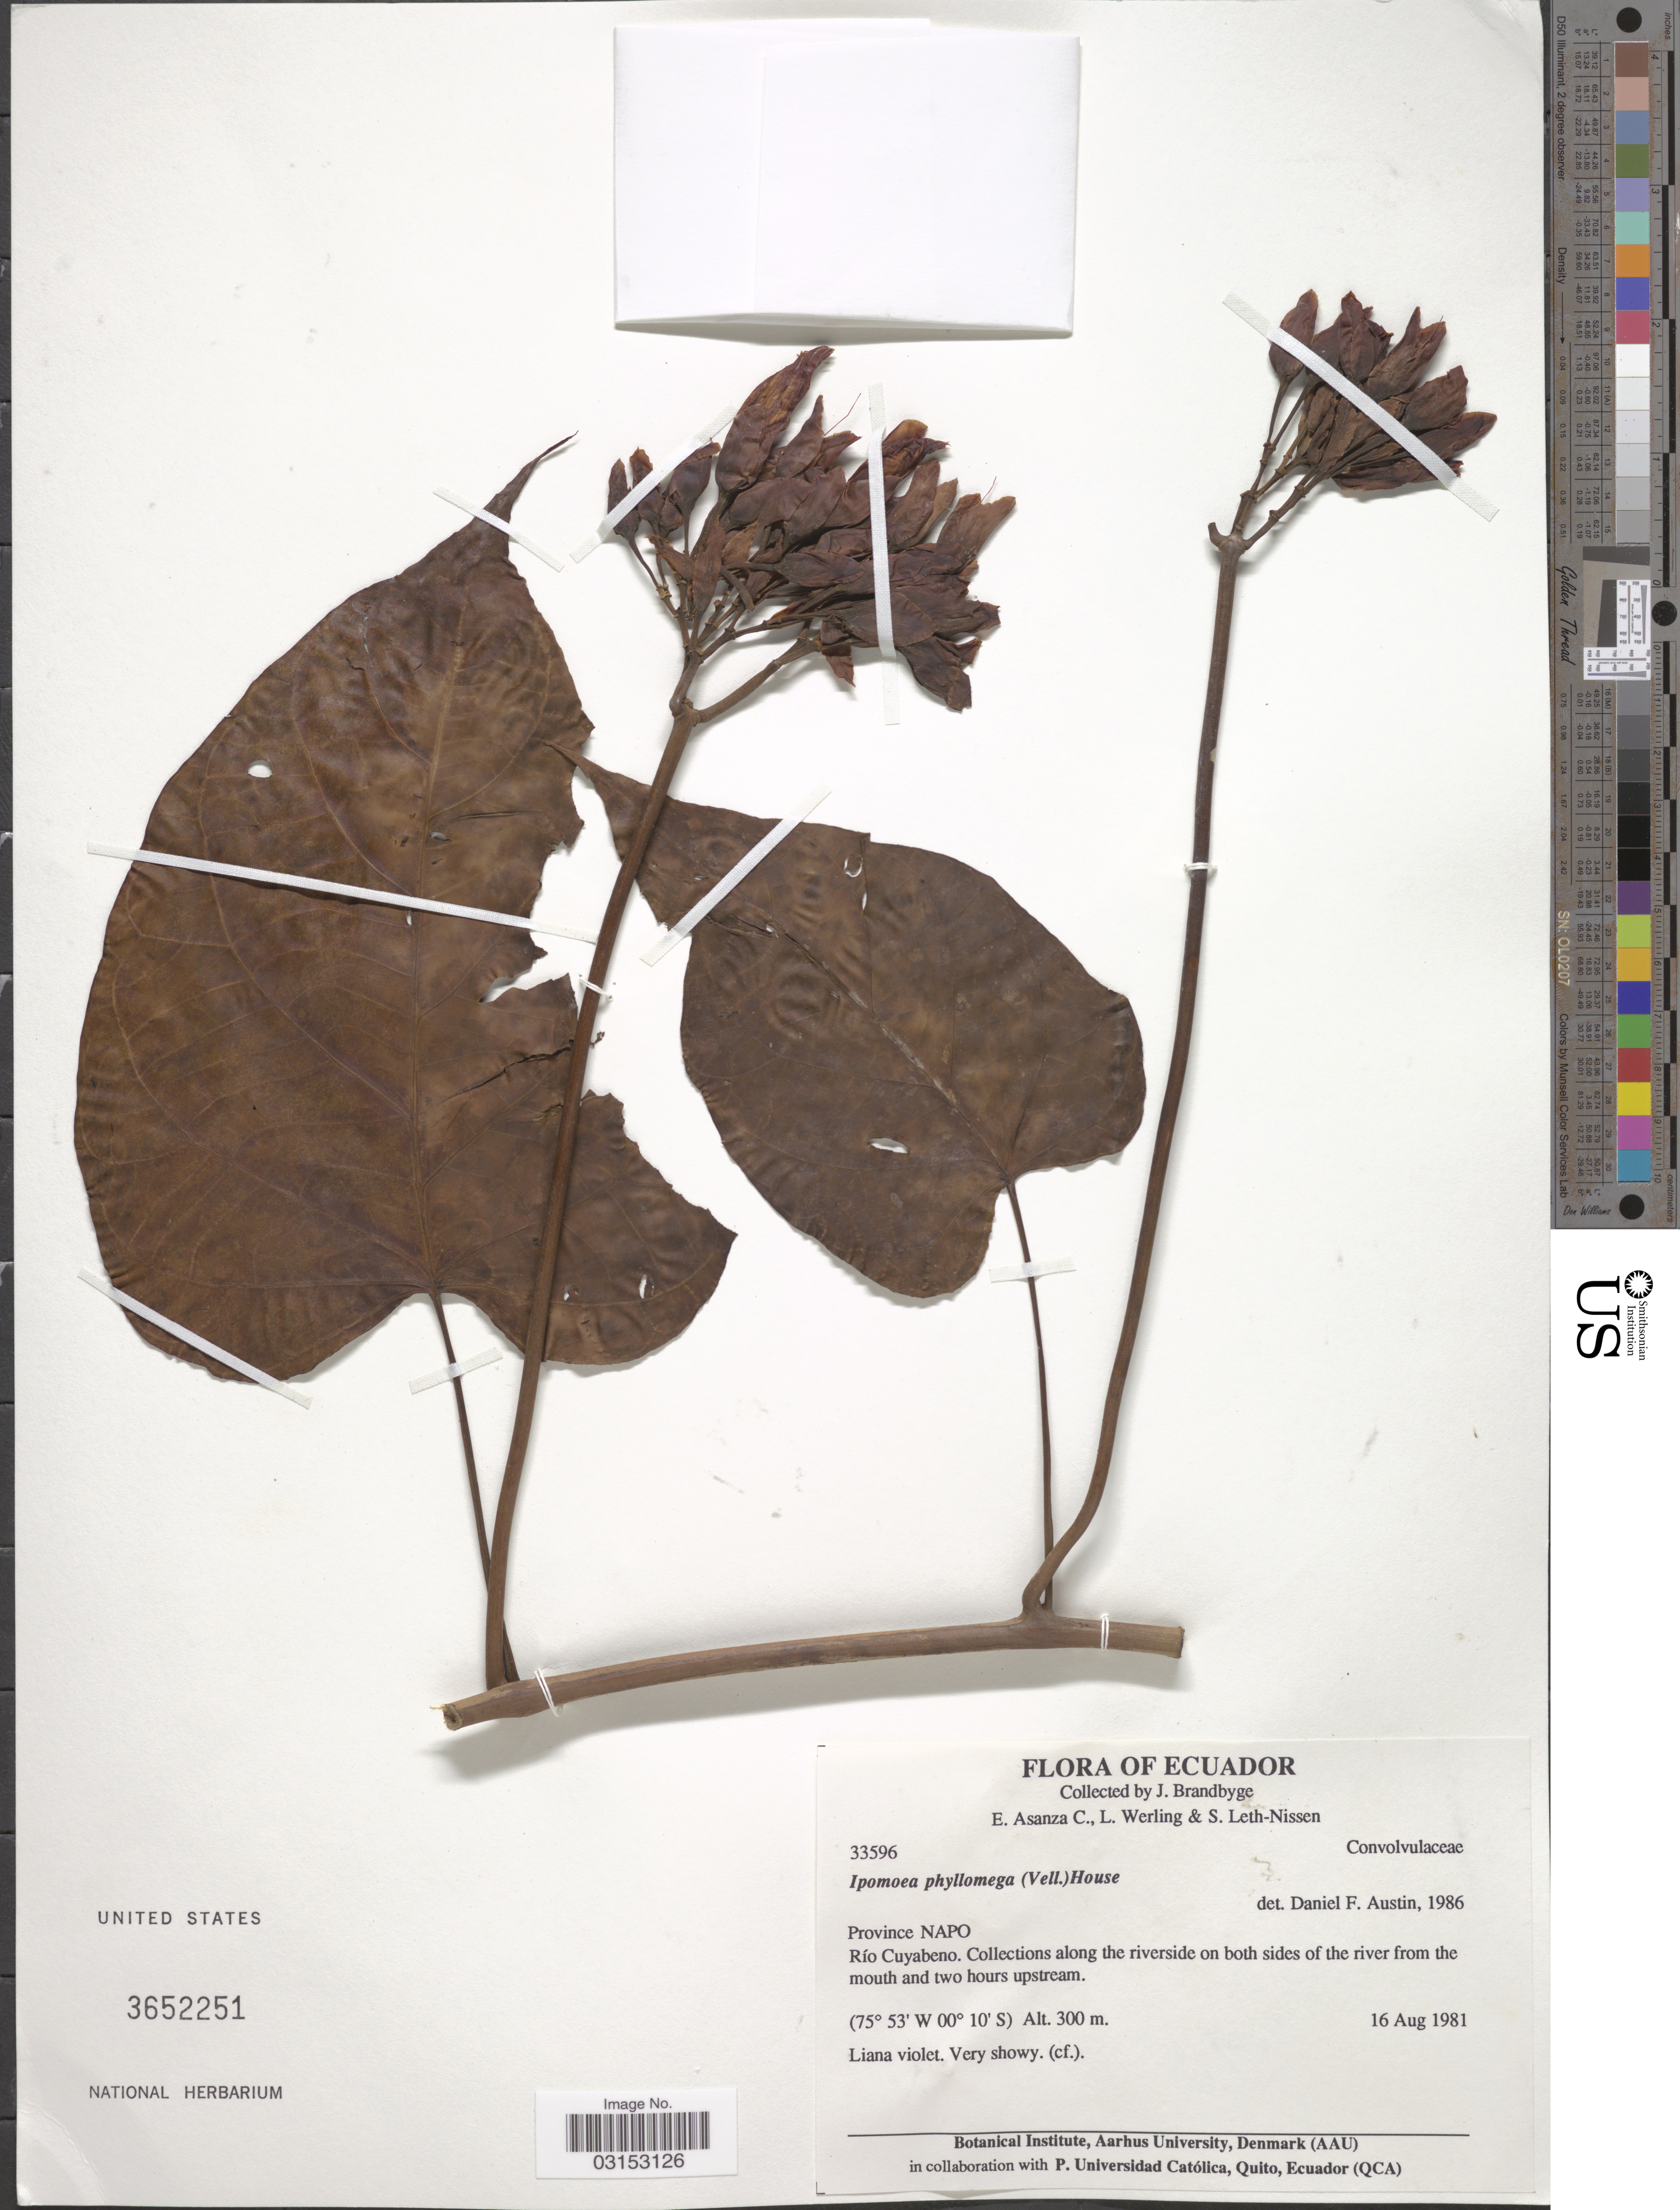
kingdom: Plantae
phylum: Tracheophyta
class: Magnoliopsida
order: Solanales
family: Convolvulaceae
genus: Ipomoea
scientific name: Ipomoea philomega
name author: (Vell.) House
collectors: J. Brandbyge, E. Asanza C., L. Werling & S. Leth-Nissen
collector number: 33596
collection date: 1981-08-16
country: Ecuador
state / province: Napo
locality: Río Cuyabeno. along the riverside on both sides of the river from the mouth and two hours upstream.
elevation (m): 300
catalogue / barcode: US 3652251